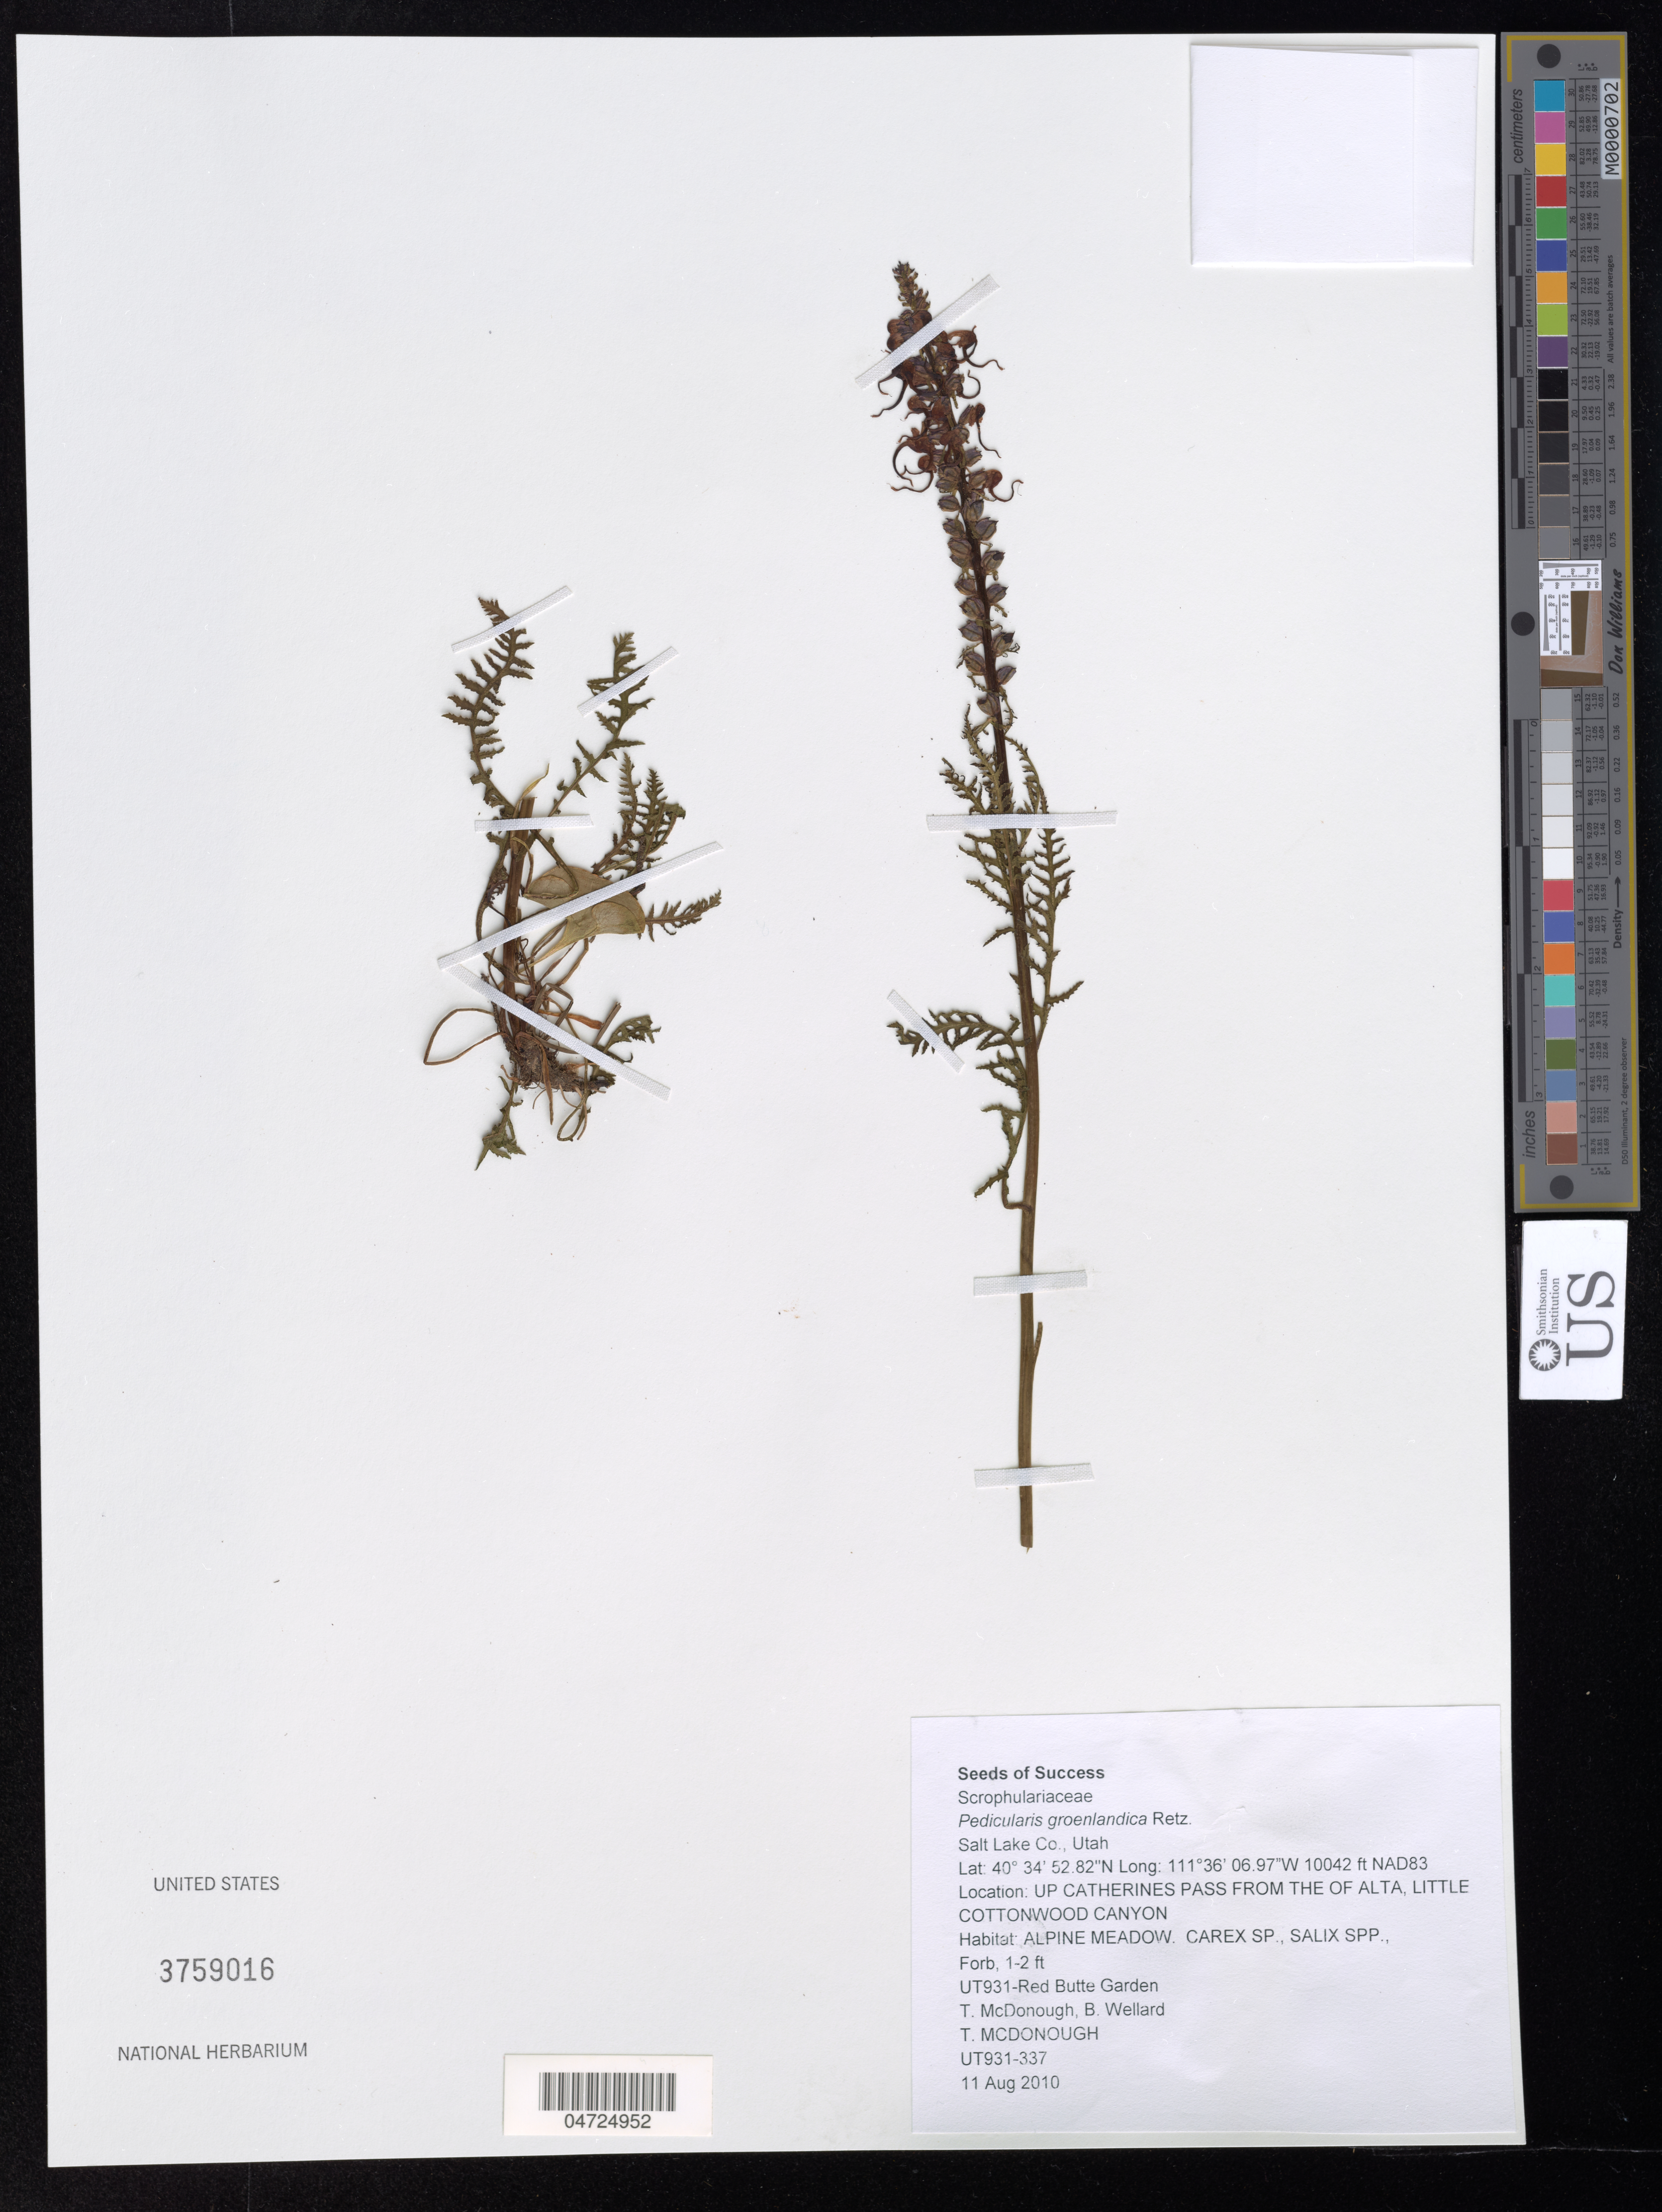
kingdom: Plantae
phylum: Tracheophyta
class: Magnoliopsida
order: Lamiales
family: Orobanchaceae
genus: Pedicularis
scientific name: Pedicularis groenlandica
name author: Retz.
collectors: T. McDonough & B. Wellard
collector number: UT931-337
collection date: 2010-08-11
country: United States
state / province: Utah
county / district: Salt Lake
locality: Salt Lake Co. NAD83. Up Catherines Pass from the Of Alta, Little Cottonwood Canyon. UT931-Red Butte Garden.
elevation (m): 3061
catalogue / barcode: US 3759016